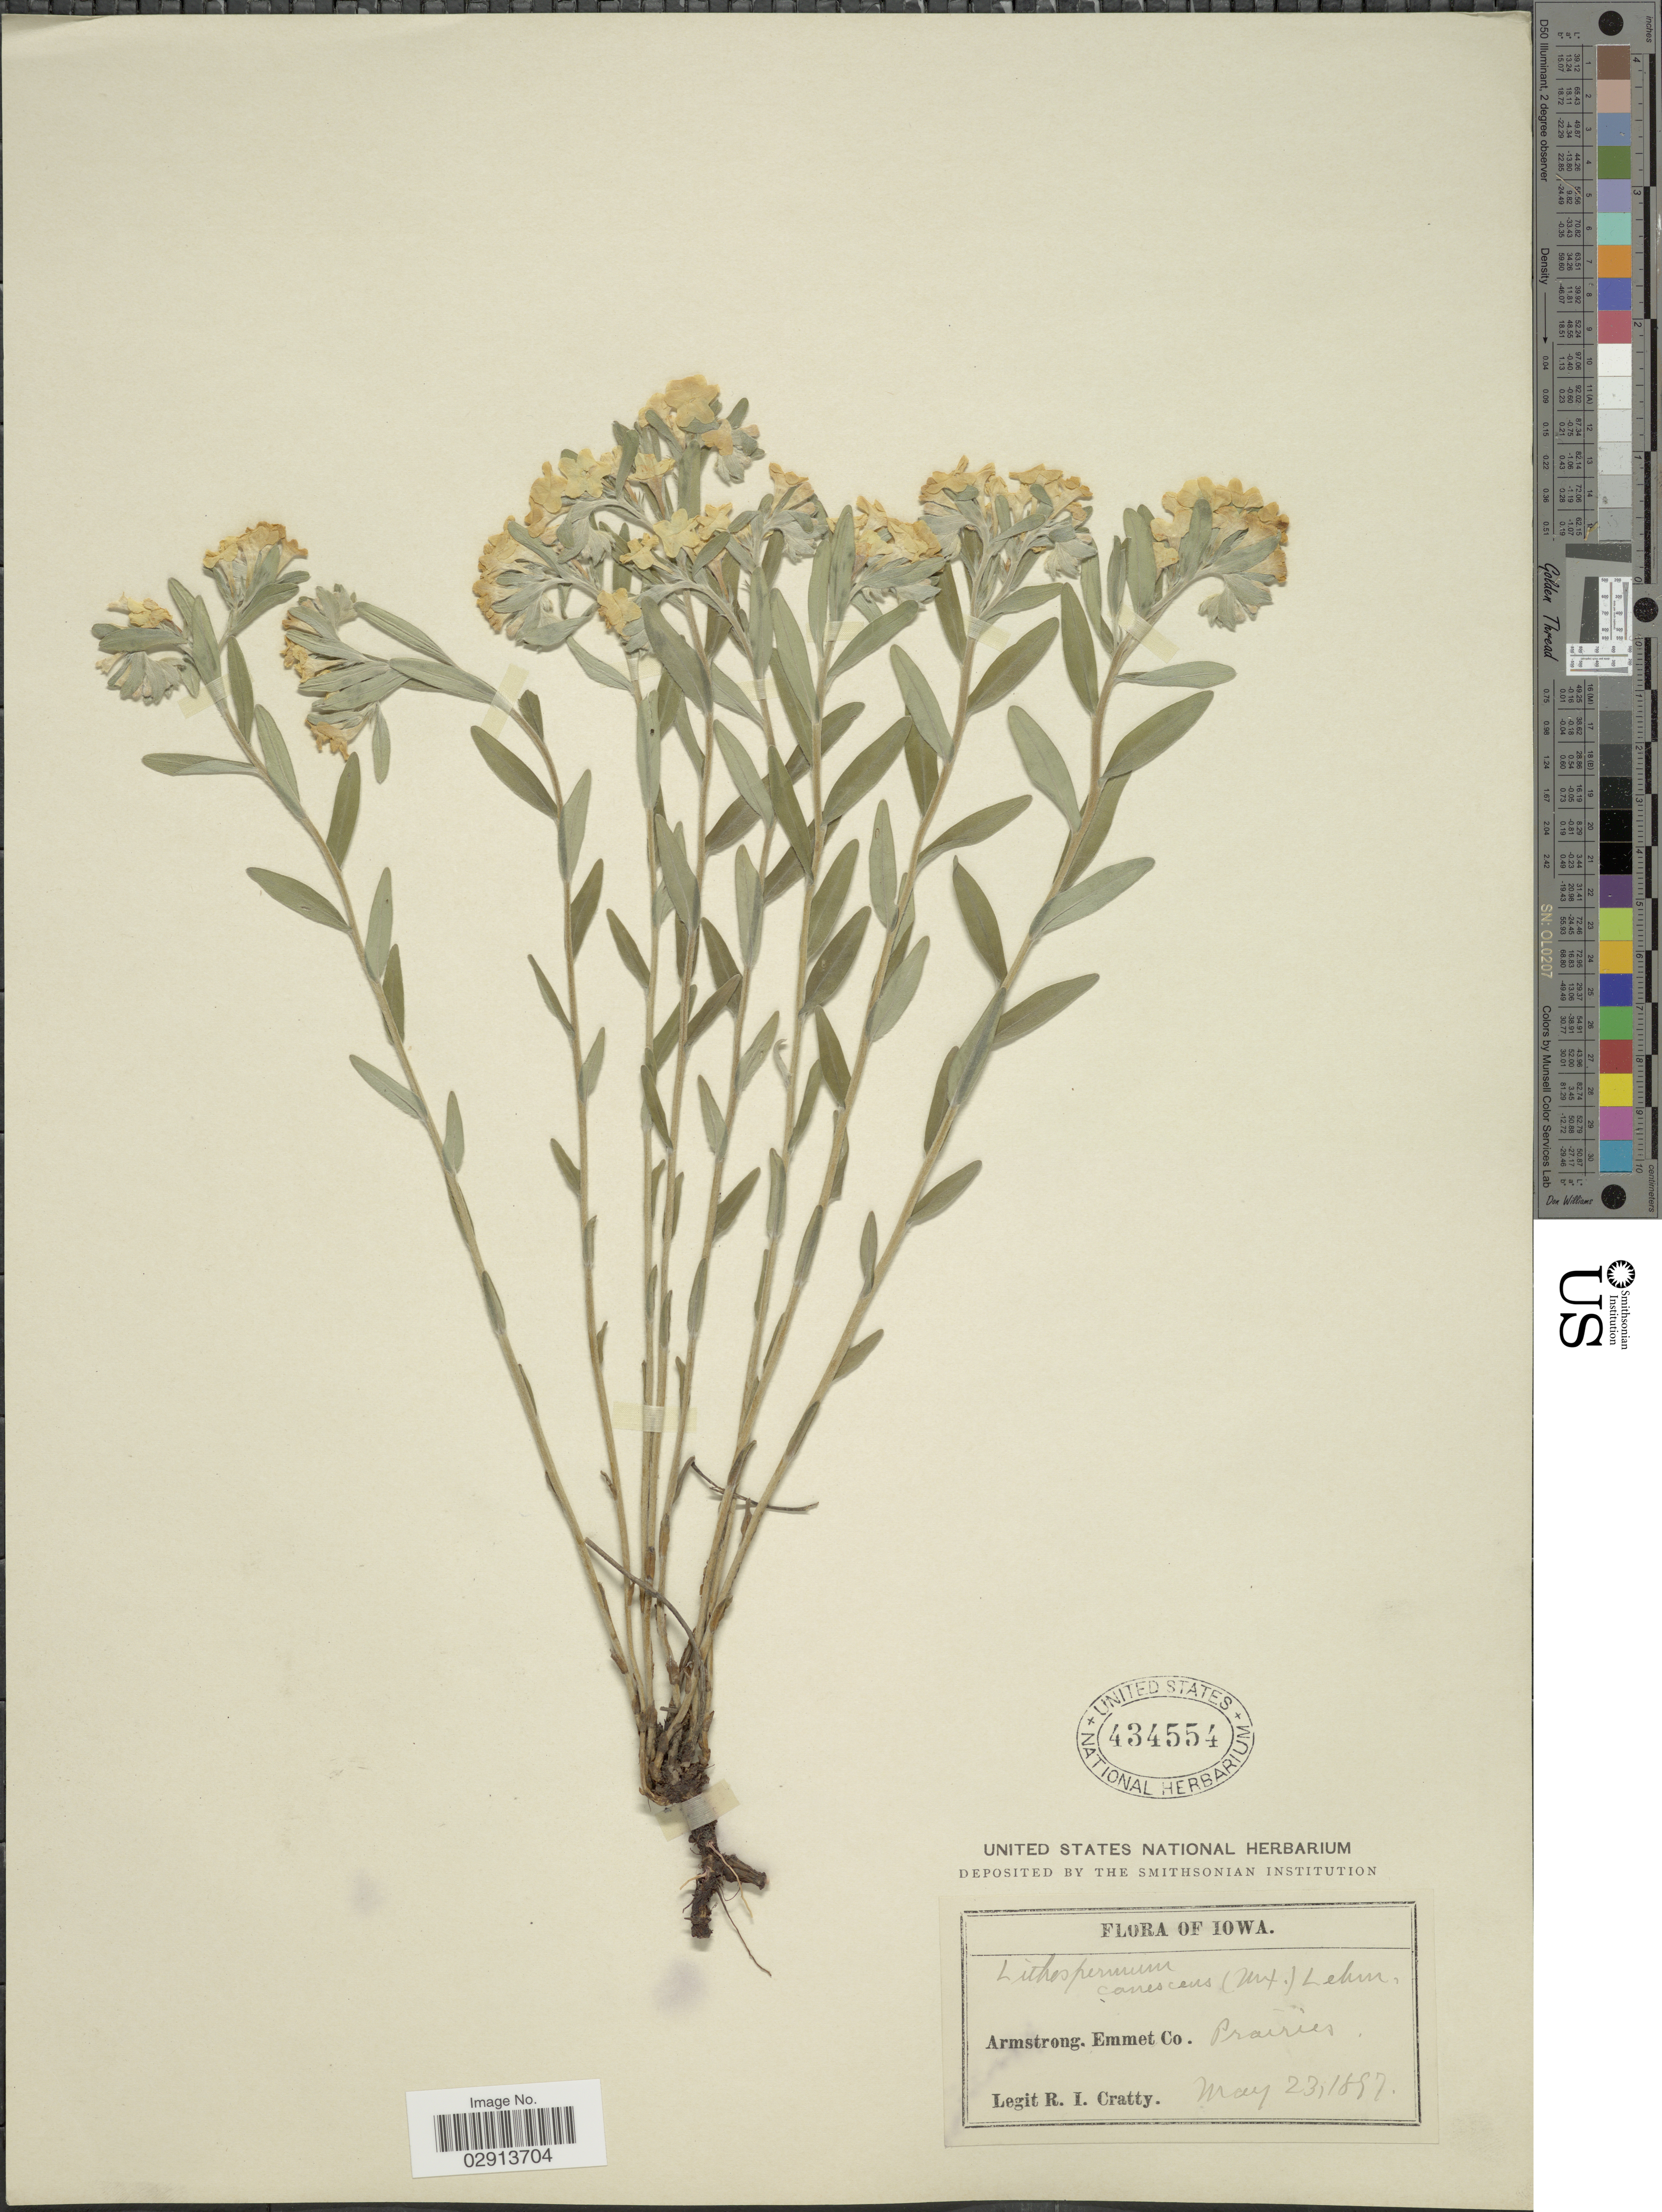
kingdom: Plantae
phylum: Tracheophyta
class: Magnoliopsida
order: Boraginales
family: Boraginaceae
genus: Lithospermum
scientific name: Lithospermum canescens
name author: (Michx.) Lehm.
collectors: R. Cratty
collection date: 1897-05-23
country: United States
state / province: Iowa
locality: Armstrong. Emmet Co. Prairies.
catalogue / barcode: US 434554